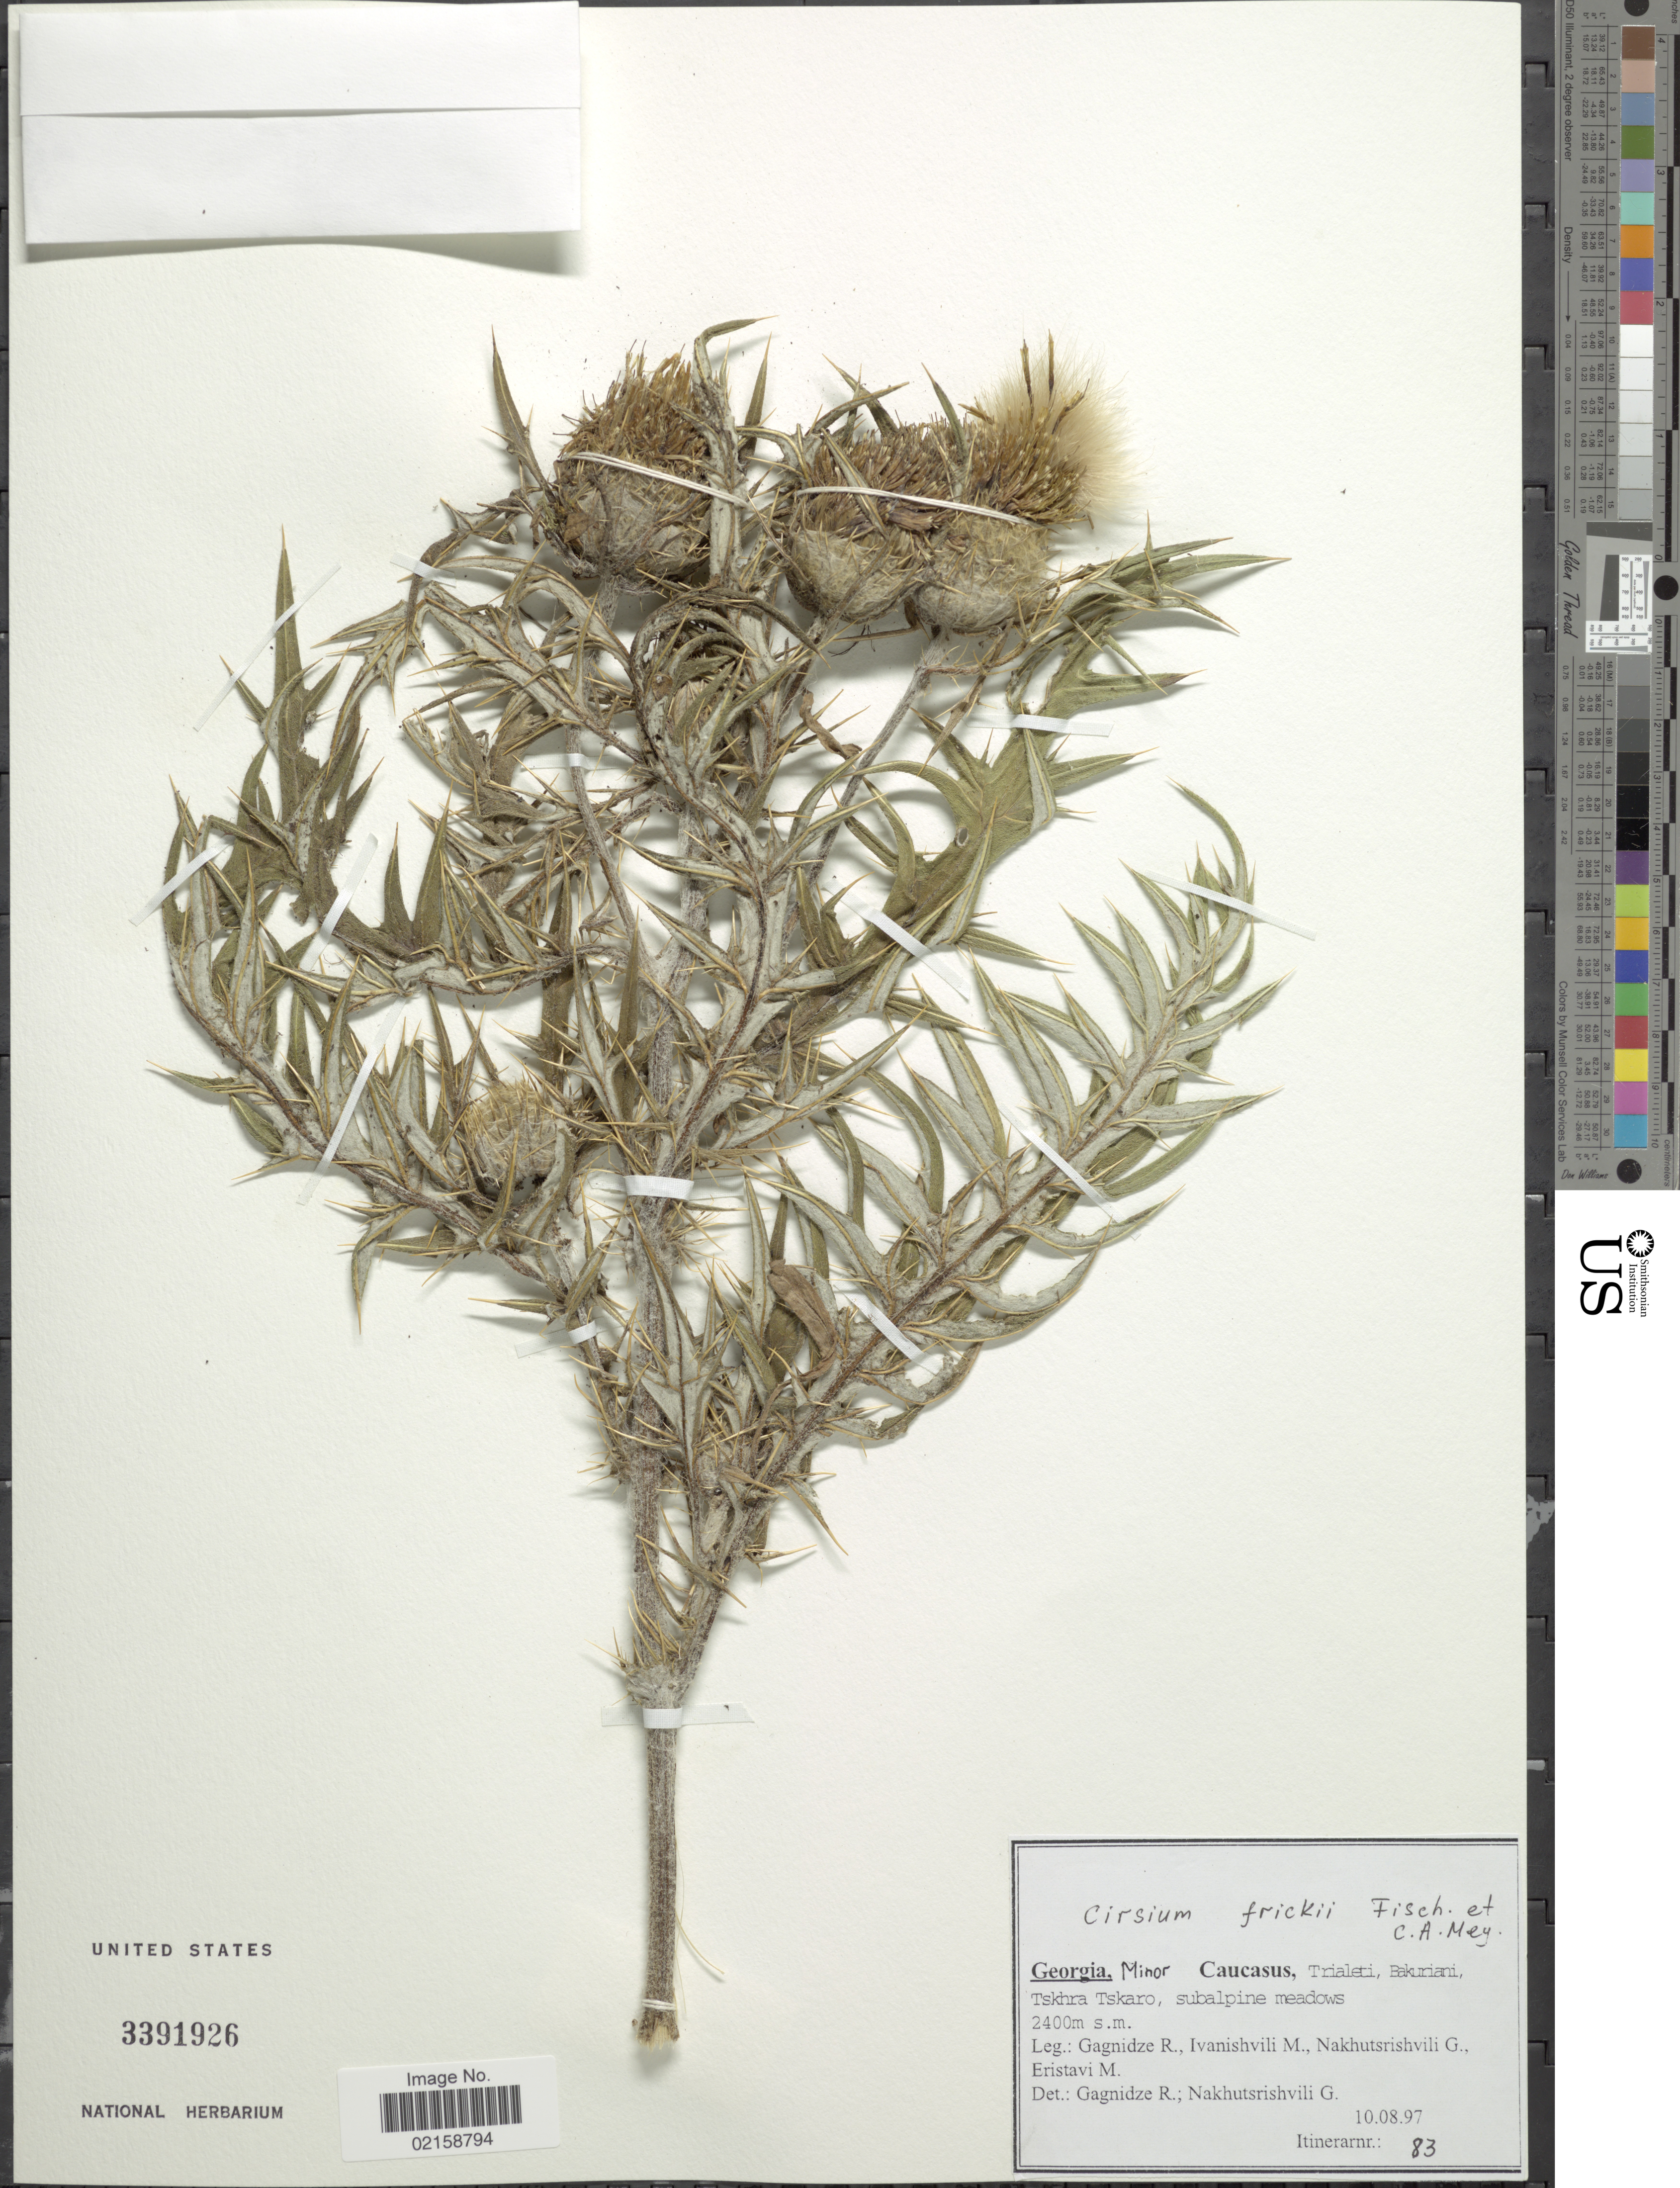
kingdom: Plantae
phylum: Tracheophyta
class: Magnoliopsida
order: Asterales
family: Asteraceae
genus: Cirsium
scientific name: Cirsium rhizocephalum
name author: C.A. Mey.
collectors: R. Gagnidze, M. Ivanishvili, G. Nakhutsrishvili & M. Eristavi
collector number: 83*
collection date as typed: Transcribed d/m/y: 10/8/97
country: Georgia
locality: Minor Caucasus, Trialeti, Bakuriani, Tskhra Tskaro, subalpine meadows.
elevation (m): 2400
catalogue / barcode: US 3391926